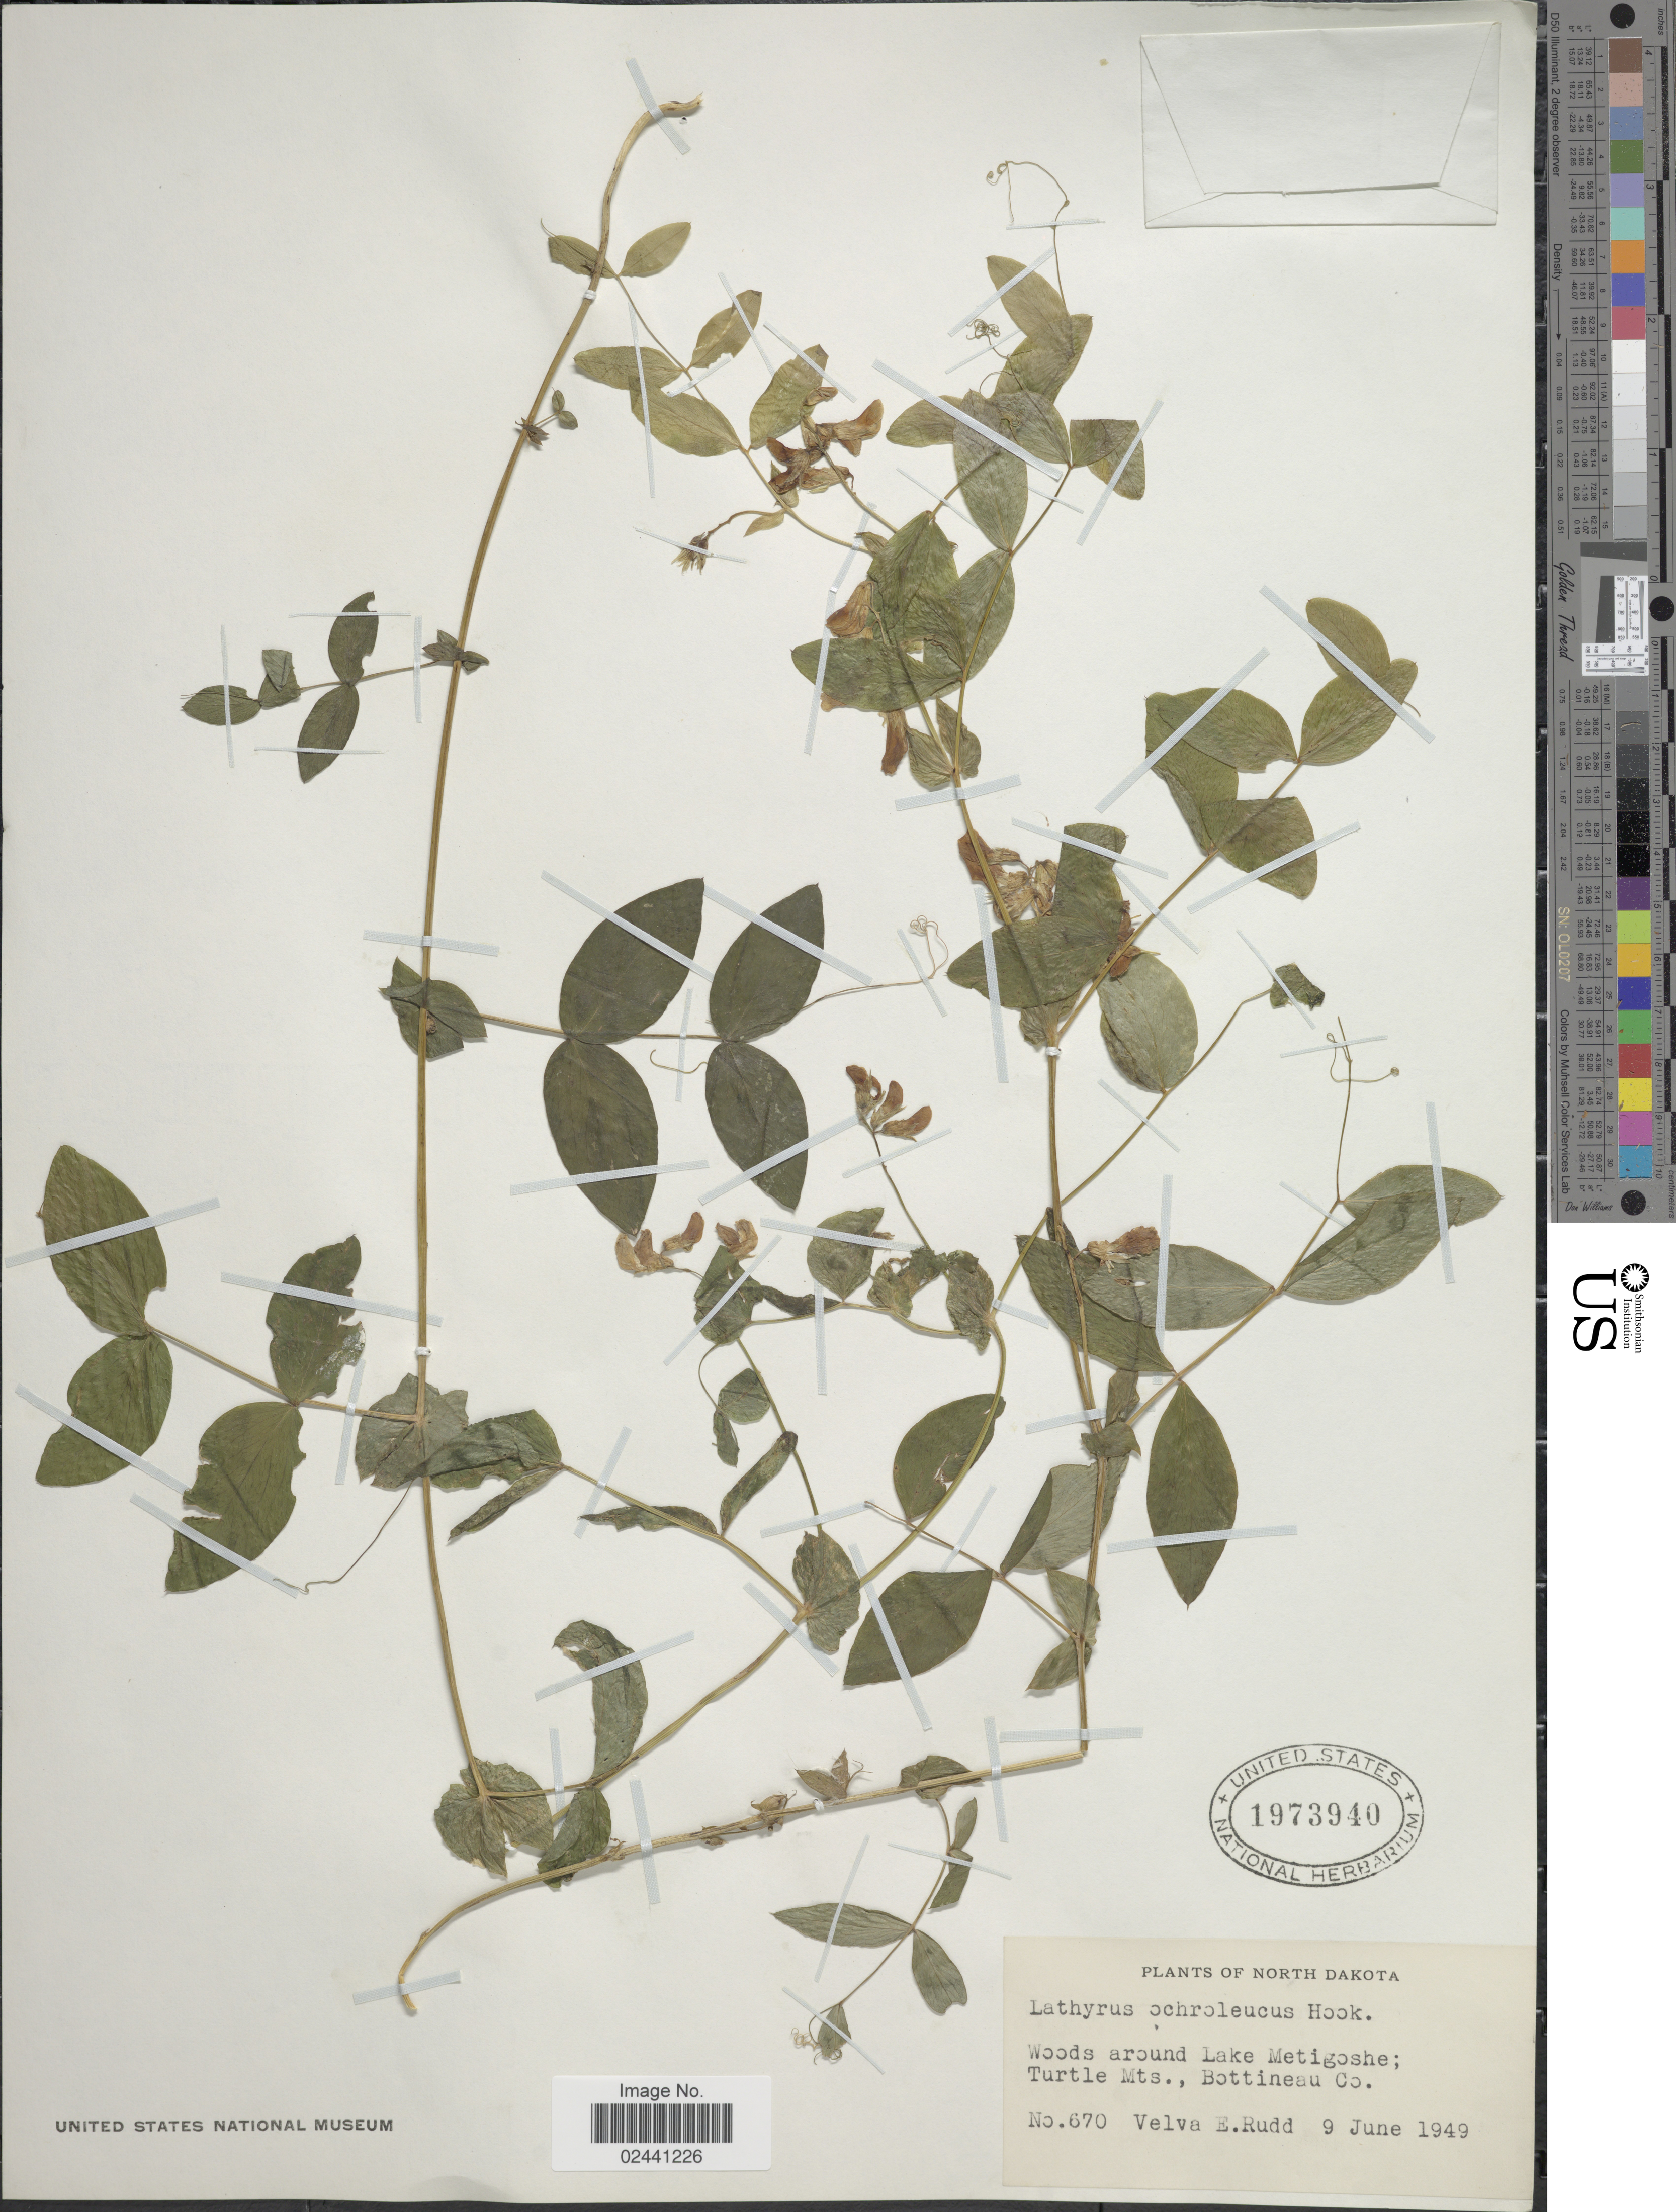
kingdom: Plantae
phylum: Tracheophyta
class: Magnoliopsida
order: Fabales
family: Fabaceae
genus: Lathyrus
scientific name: Lathyrus ochroleucus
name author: Hook.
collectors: V. E. Rudd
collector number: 670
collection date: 1949-06-09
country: United States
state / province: North Dakota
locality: Woods around Lake Metigoshe; Turtle Mts., Bottineau Co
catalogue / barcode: US 1973940